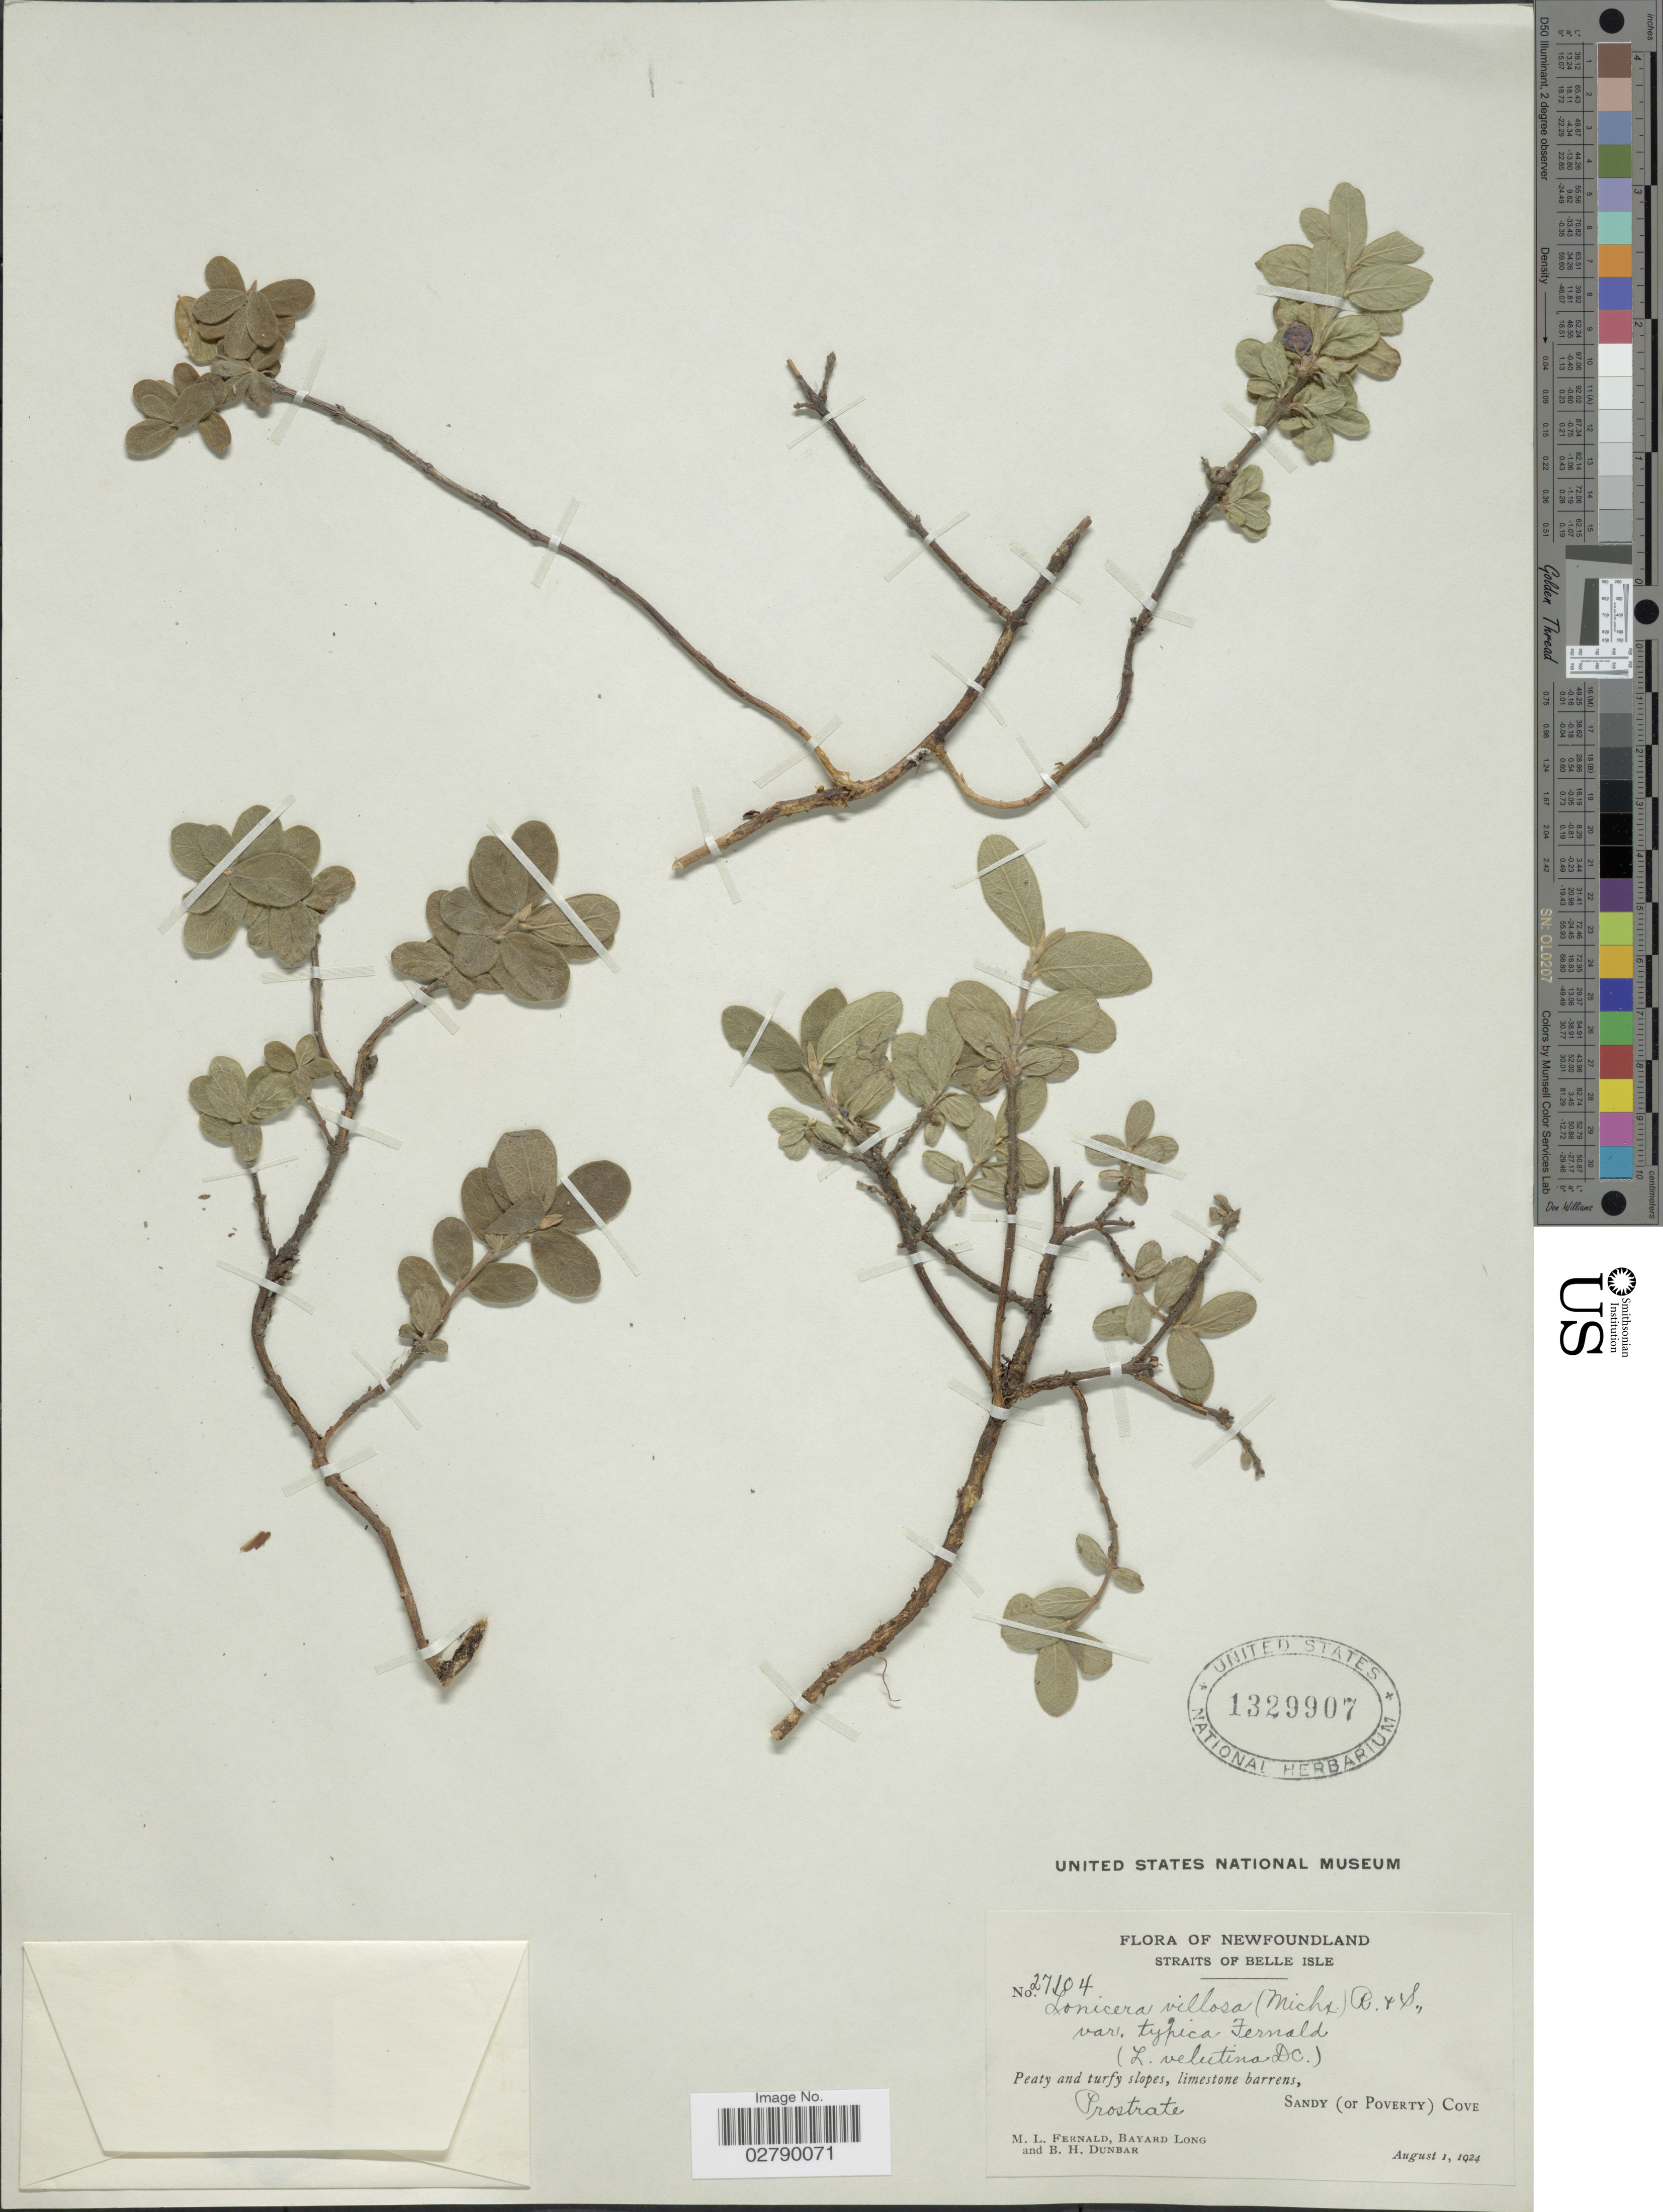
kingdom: Plantae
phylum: Tracheophyta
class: Magnoliopsida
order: Dipsacales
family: Caprifoliaceae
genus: Lonicera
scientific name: Lonicera villosa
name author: (Michx.) Roem. & Schult.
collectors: M. L. Fernald, B. Long & B. Dunbar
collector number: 27104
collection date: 1924-08-01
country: Canada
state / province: Newfoundland and Labrador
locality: Straits of Belle Isle. Sandy (or Poverty) Cove.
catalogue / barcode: US 1329907